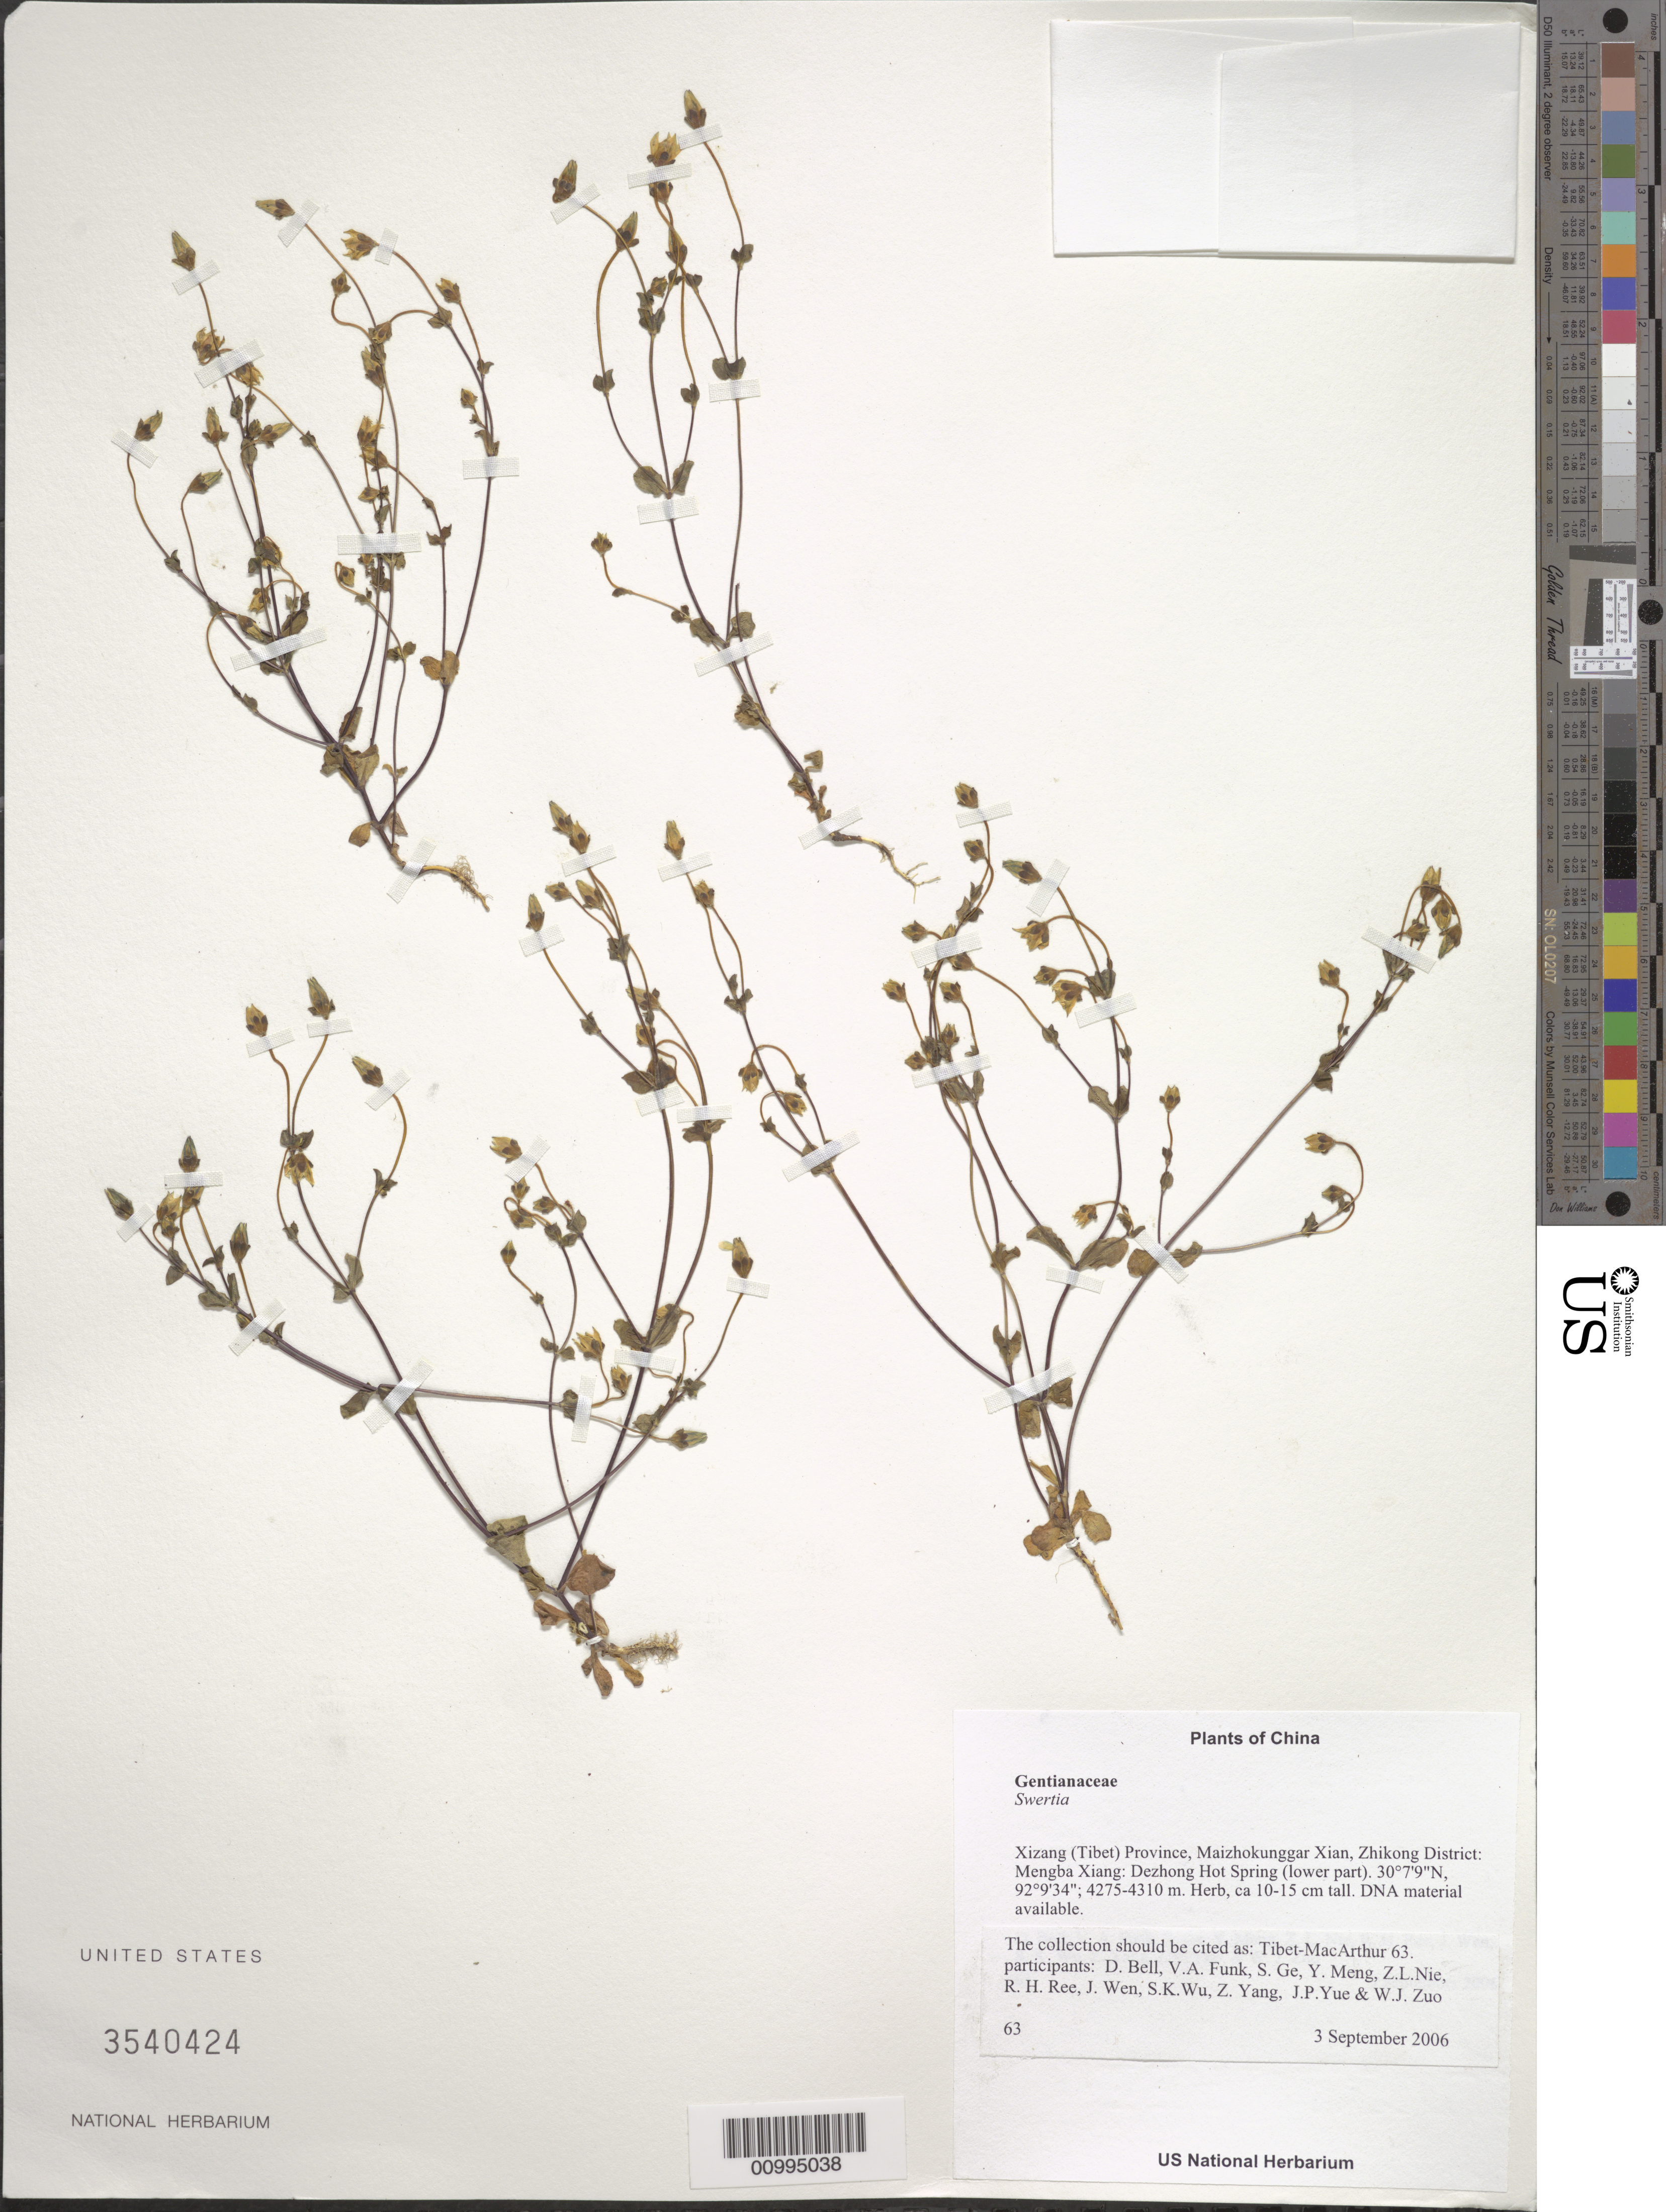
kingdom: Plantae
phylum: Tracheophyta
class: Magnoliopsida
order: Gentianales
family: Gentianaceae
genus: Swertia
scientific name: Swertia sp.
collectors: Tibet-MacArthur, D. A. Bell, V. Funk, S. Ge, Y. Meng, Z. Nie, R. Ree, J. Wen, S. K. Wu, Z. Yang, J. Yue & W. Zuo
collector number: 63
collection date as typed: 03 Sep 2006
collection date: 2006-09-03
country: China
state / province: Xizang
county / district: Maizhokunggar Xian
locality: Zhikong District: Mengba Xiang:Dezhong Hot Spring (lower part).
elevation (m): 4275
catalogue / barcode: US 3540424